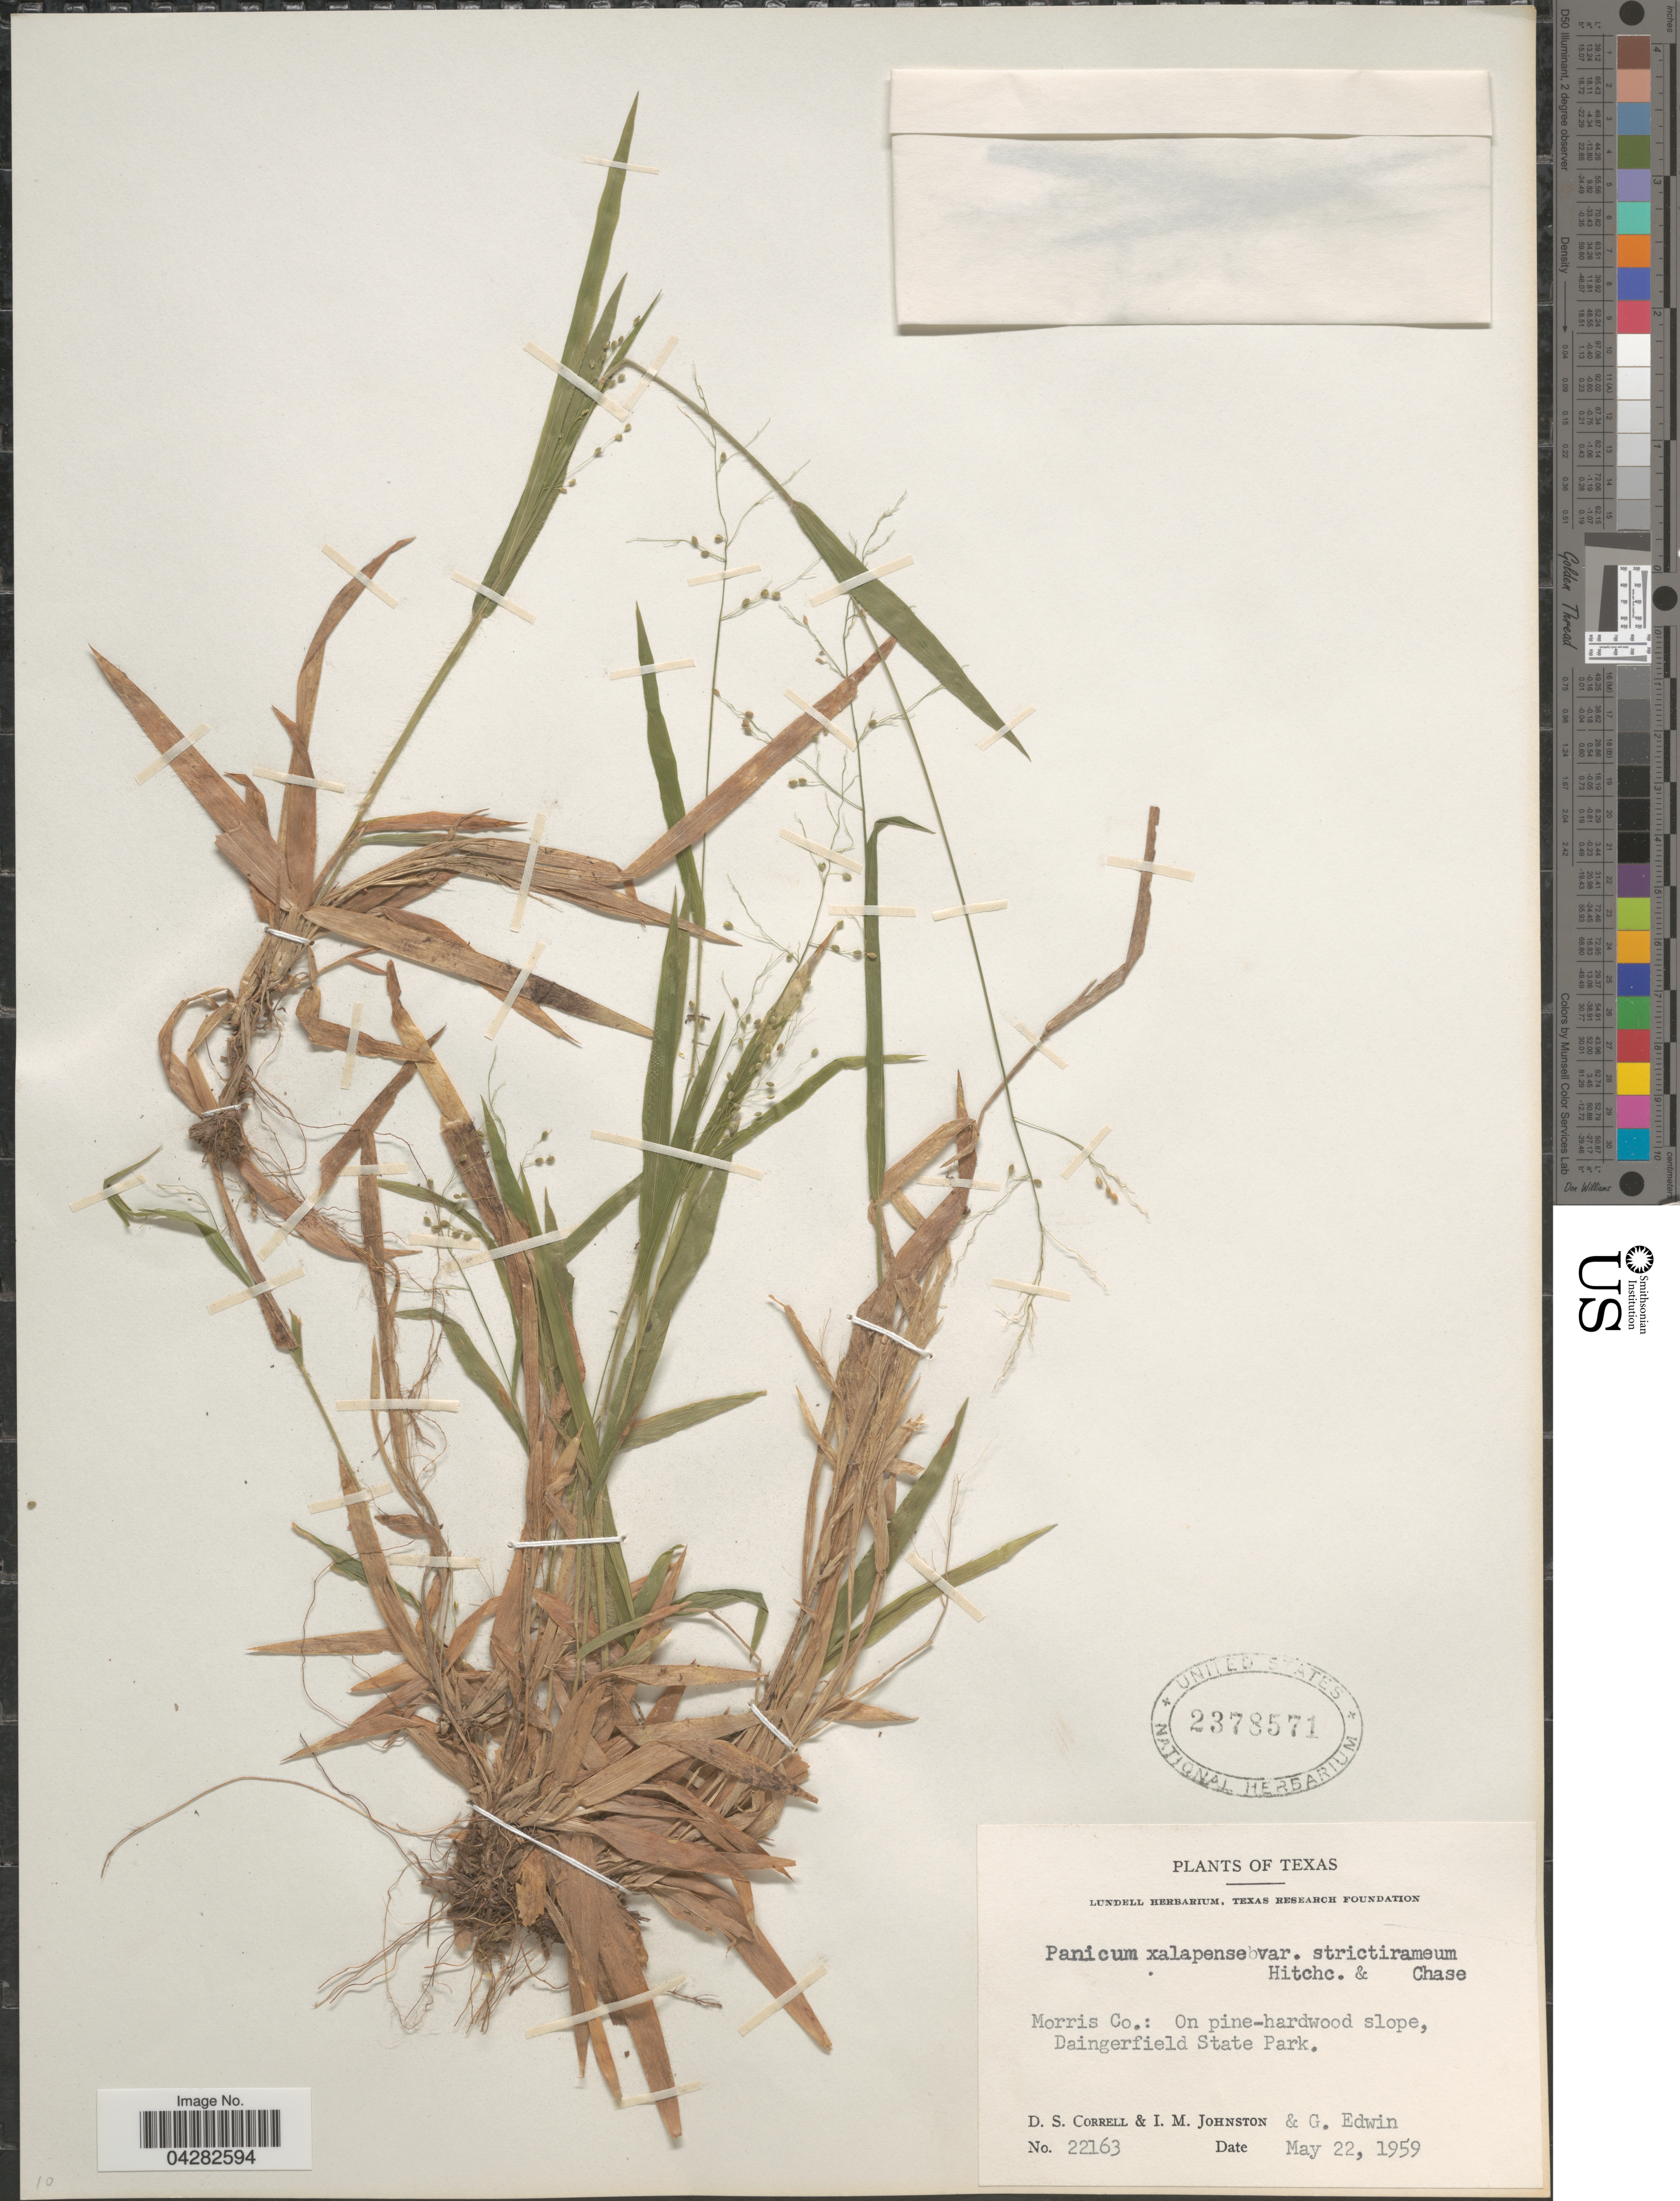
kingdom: Plantae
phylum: Tracheophyta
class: Liliopsida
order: Poales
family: Poaceae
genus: Dichanthelium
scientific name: Dichanthelium laxiflorum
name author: (Lam.) Gould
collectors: D. S. Correll, I.M. Johnston & G. Edwin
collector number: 22163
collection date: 1959-05-22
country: United States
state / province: Texas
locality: Morris Co.: Daingerfield State Park.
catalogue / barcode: US 2378571